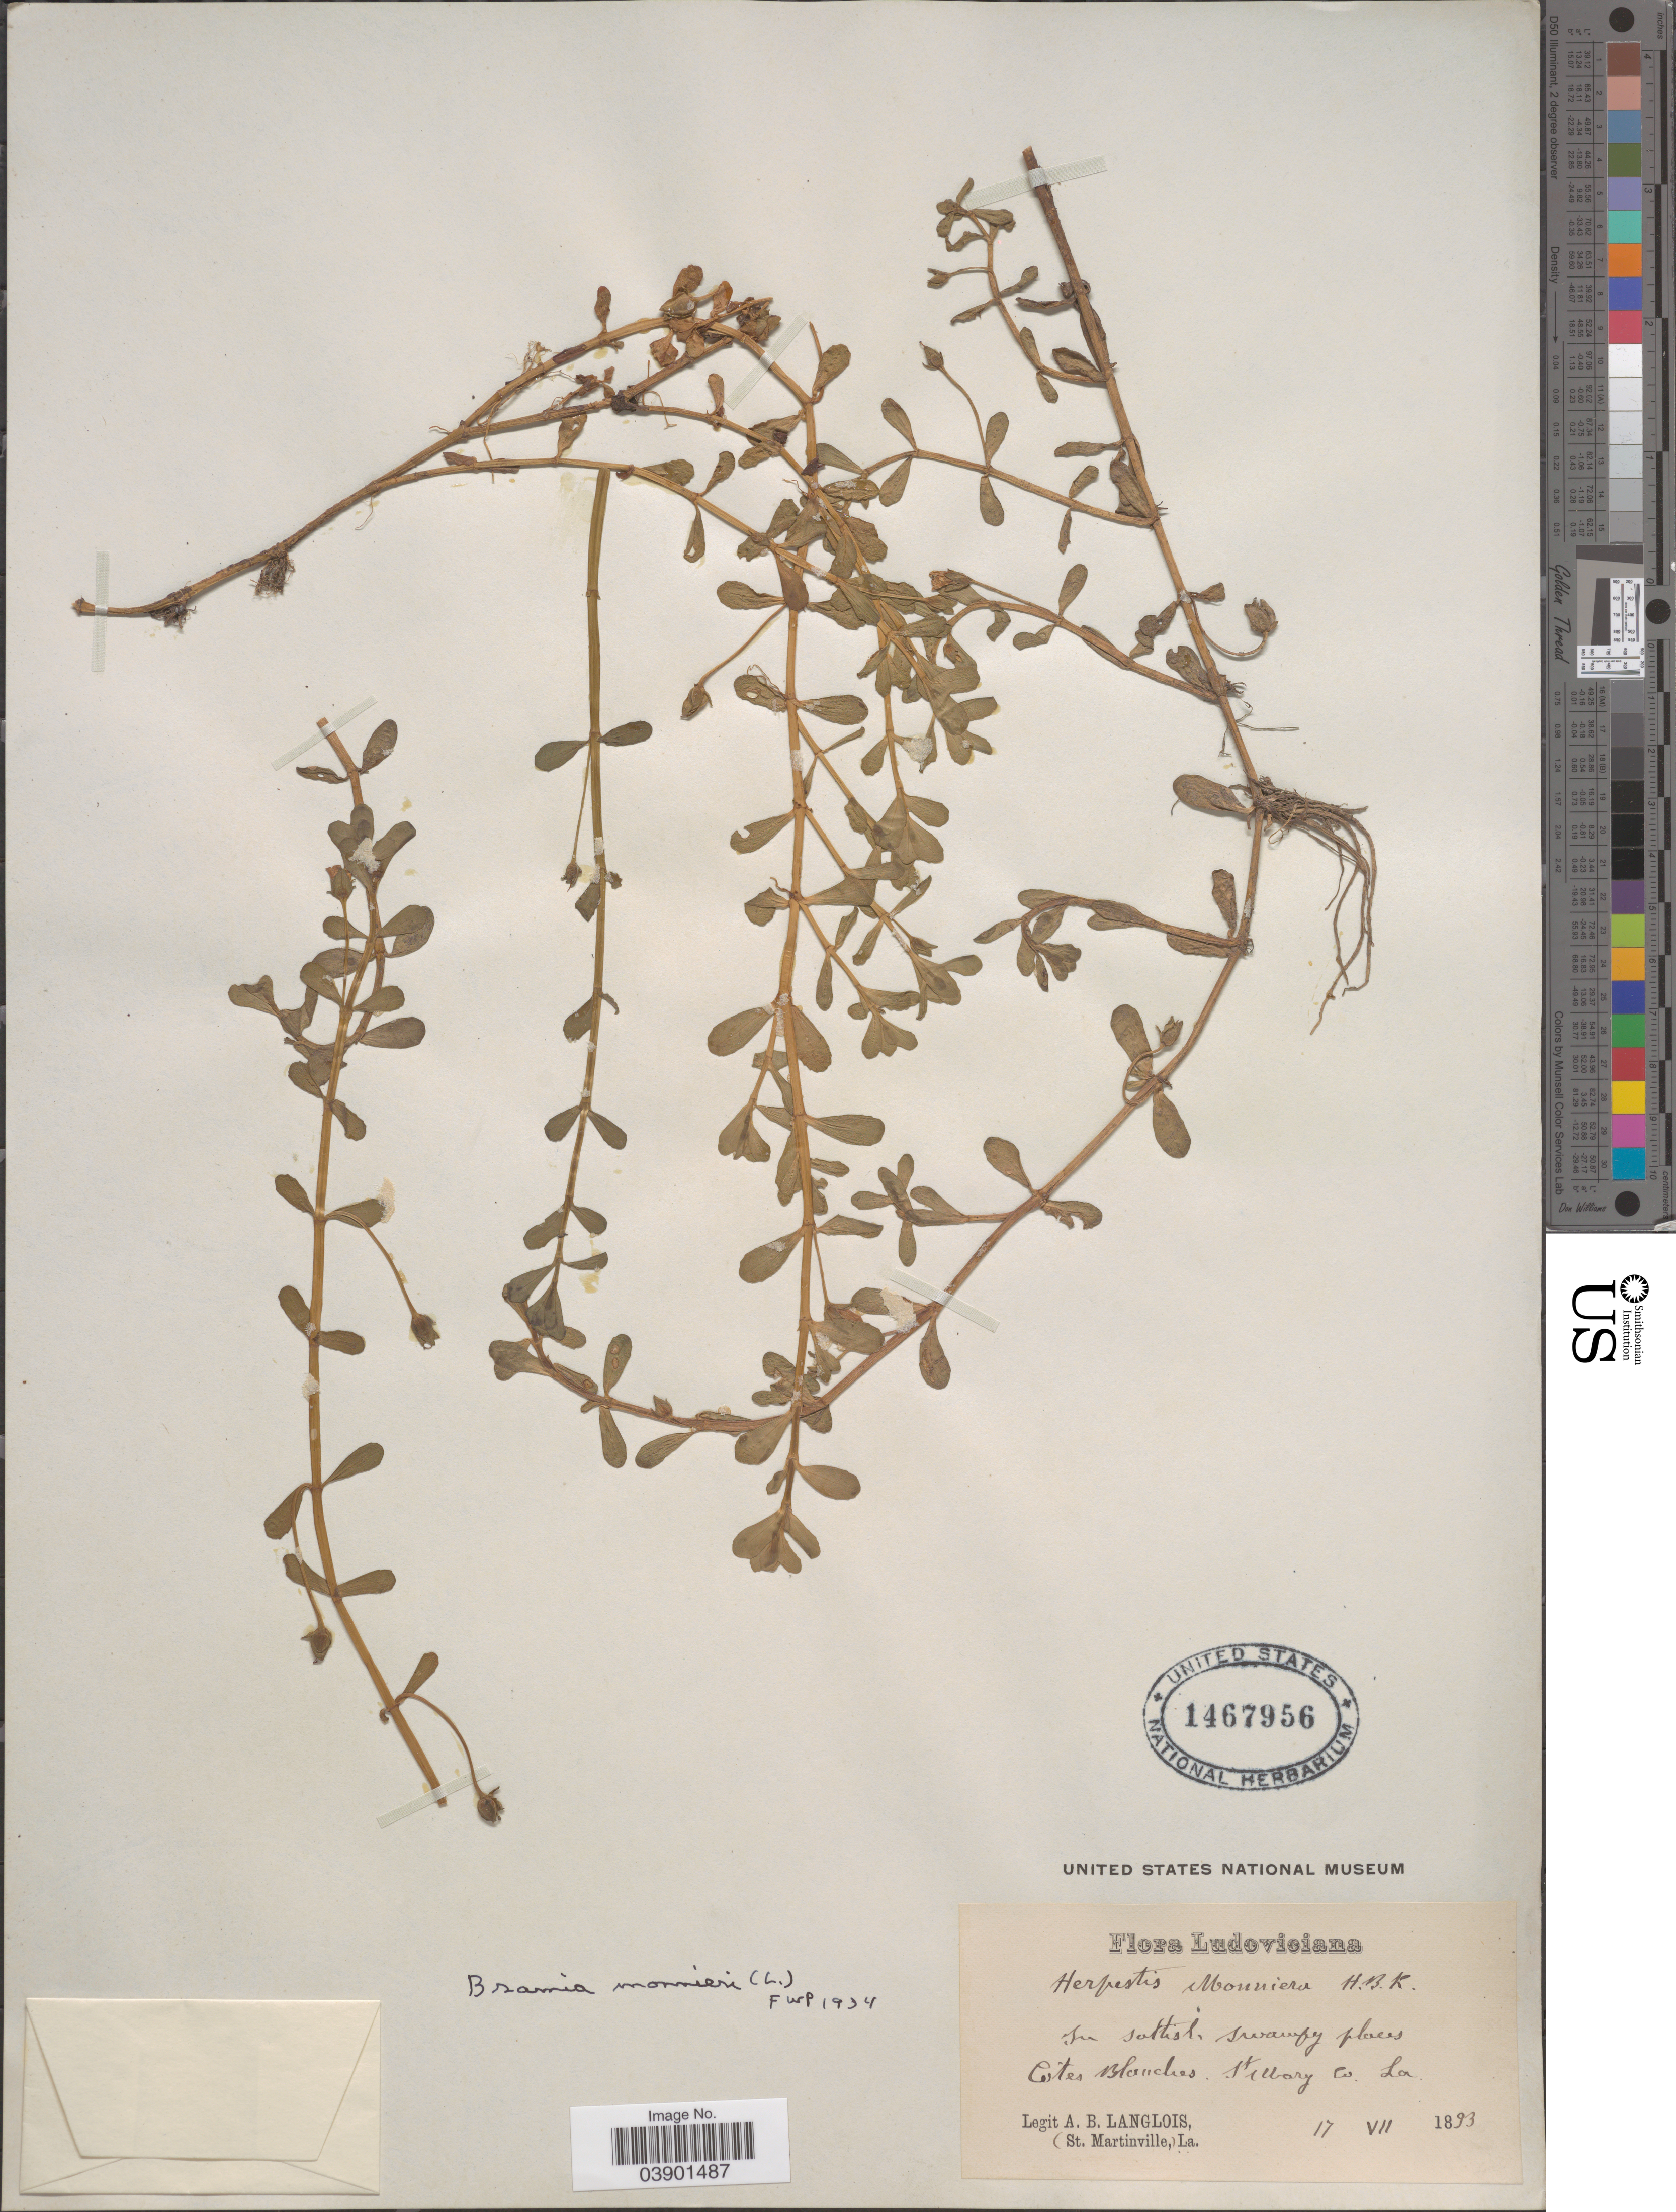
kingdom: Plantae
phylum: Tracheophyta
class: Magnoliopsida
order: Lamiales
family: Plantaginaceae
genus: Bacopa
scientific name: Bacopa monnieri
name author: (L.) Pennell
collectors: A. Langlois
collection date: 1893-07-17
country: United States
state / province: Louisiana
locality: Ludoviciana. Côtes Blanches. St. Mary Co.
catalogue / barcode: US 1467956